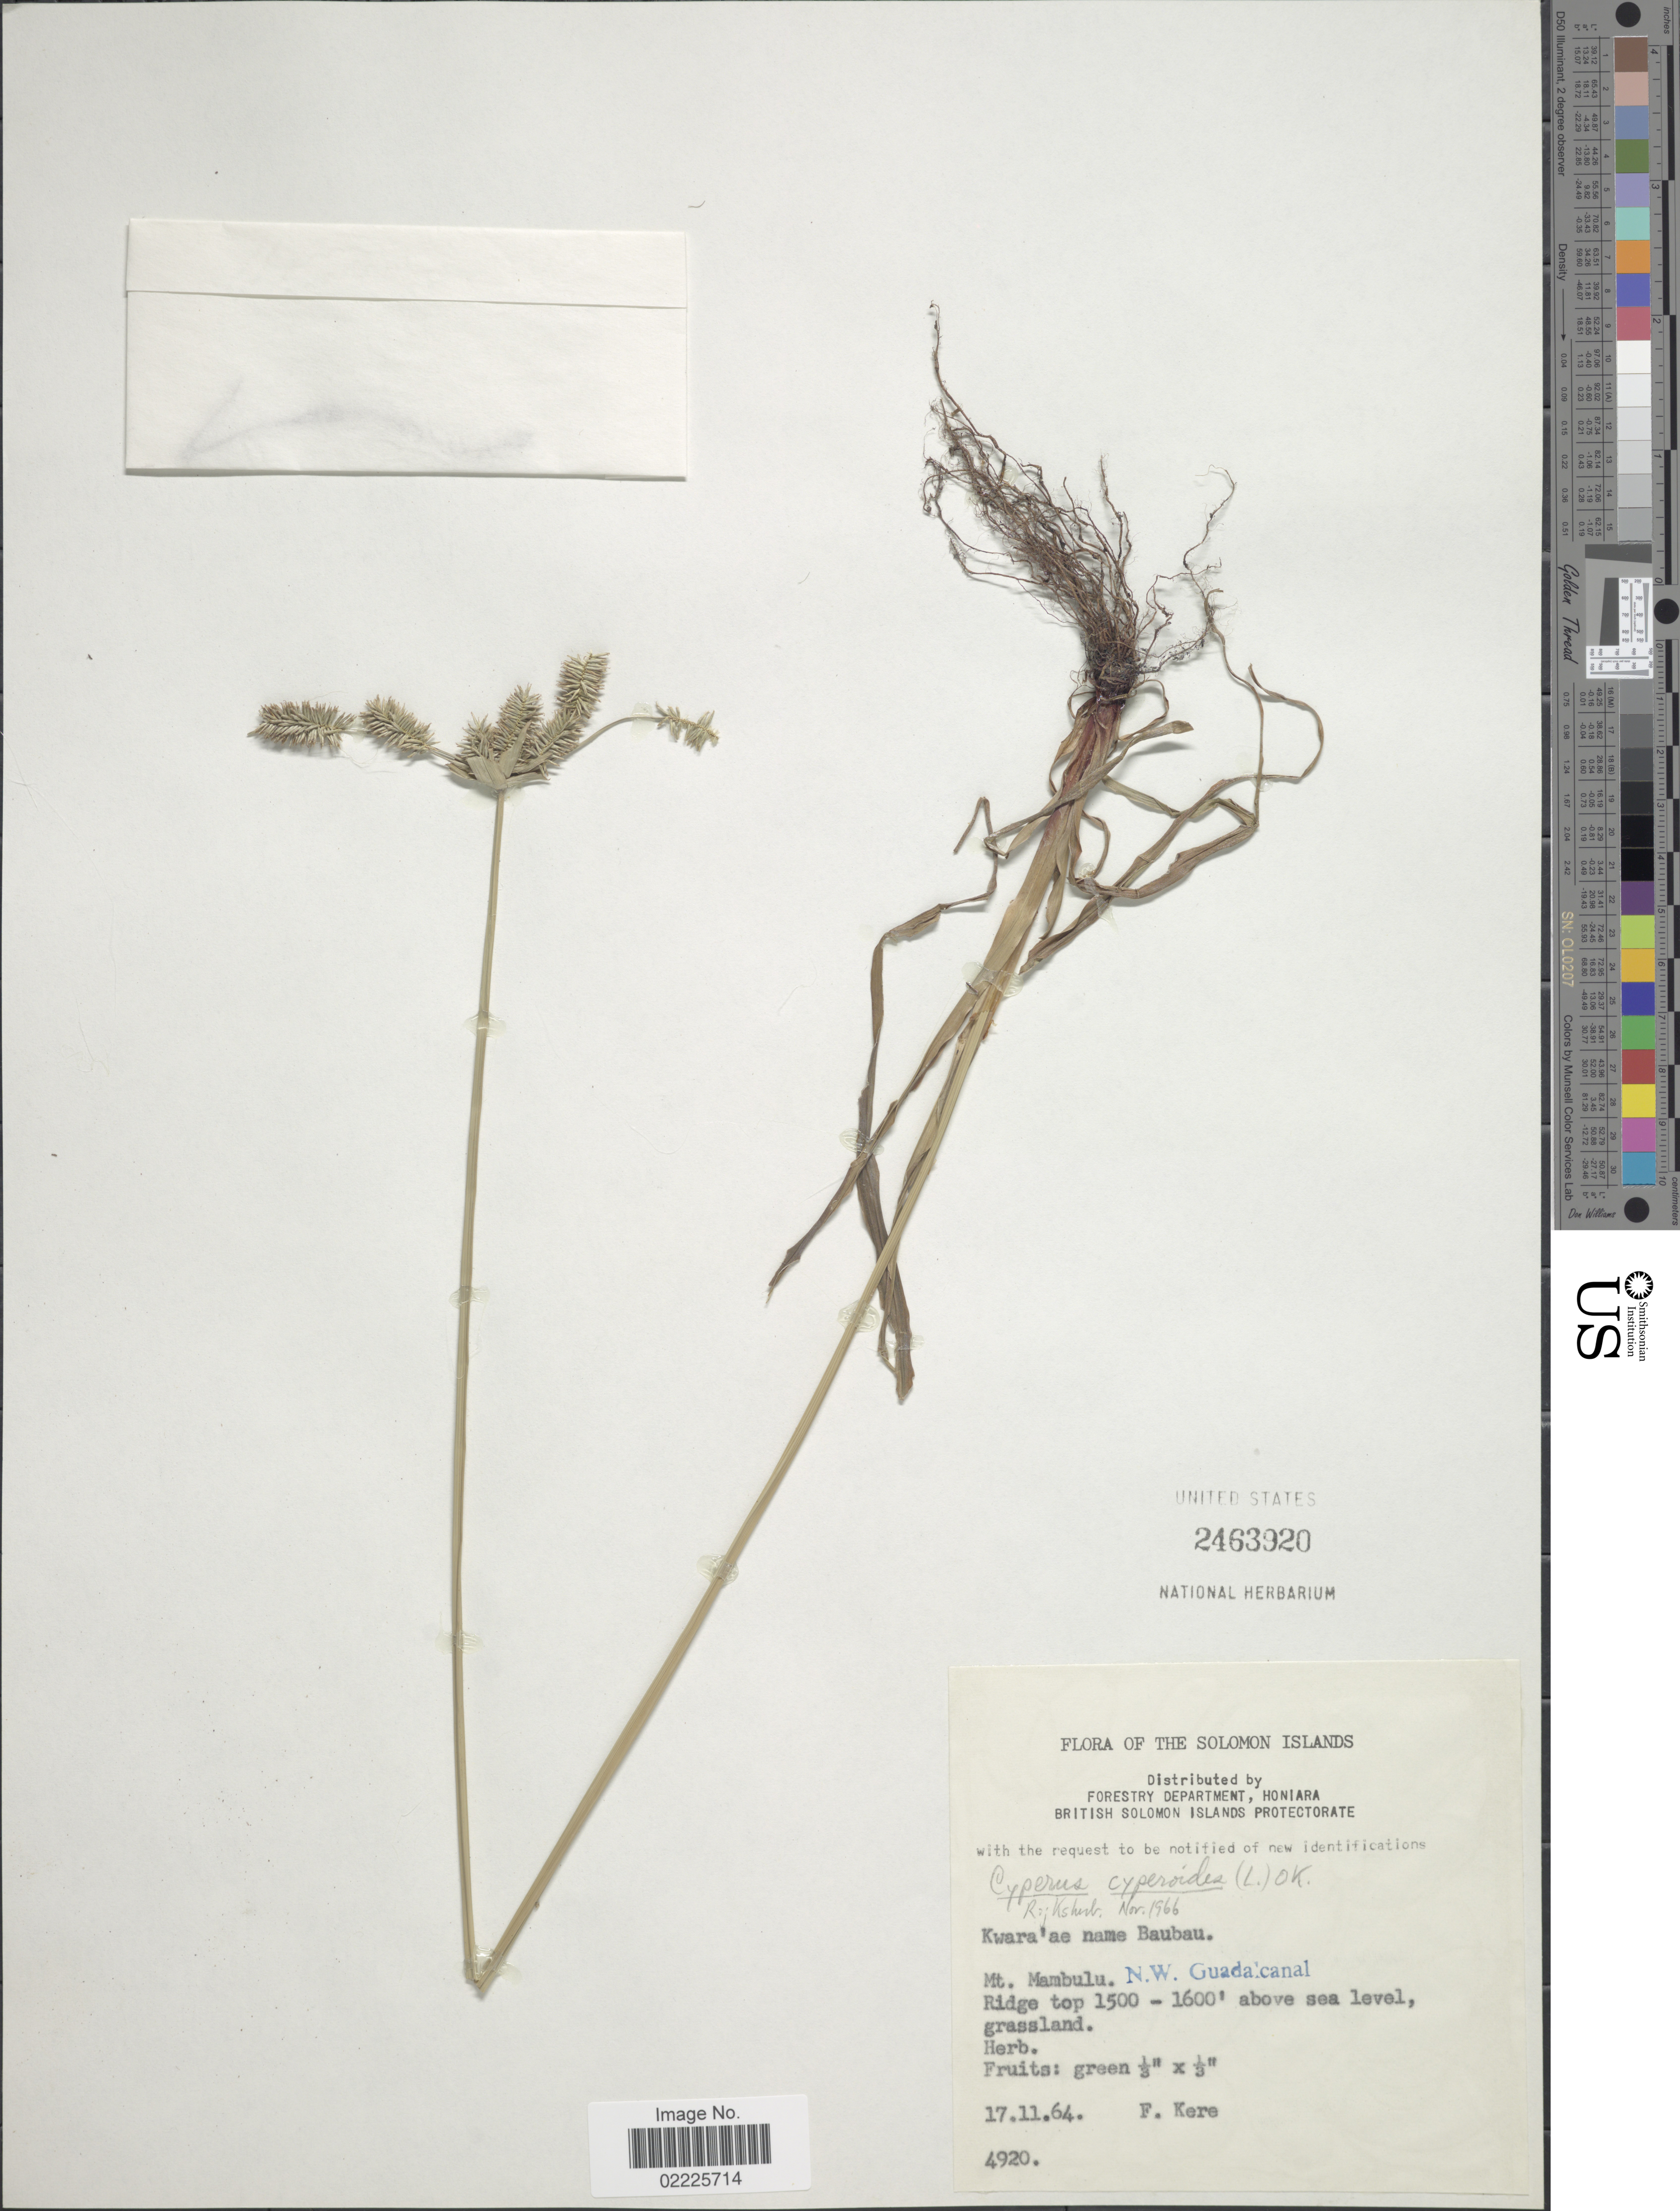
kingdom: Plantae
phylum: Tracheophyta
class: Liliopsida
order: Poales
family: Cyperaceae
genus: Cyperus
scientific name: Cyperus cyperoides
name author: (L.) Kuntze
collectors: F. Kere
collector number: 4920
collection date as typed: Transcribed d/m/y: 17/11/64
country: Solomon Islands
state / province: Solomon Islands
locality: Kwara'ae name Baubau, Mt. Mambulu, N.W. Guadalcanal, ridge top.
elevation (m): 457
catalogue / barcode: US 2463920